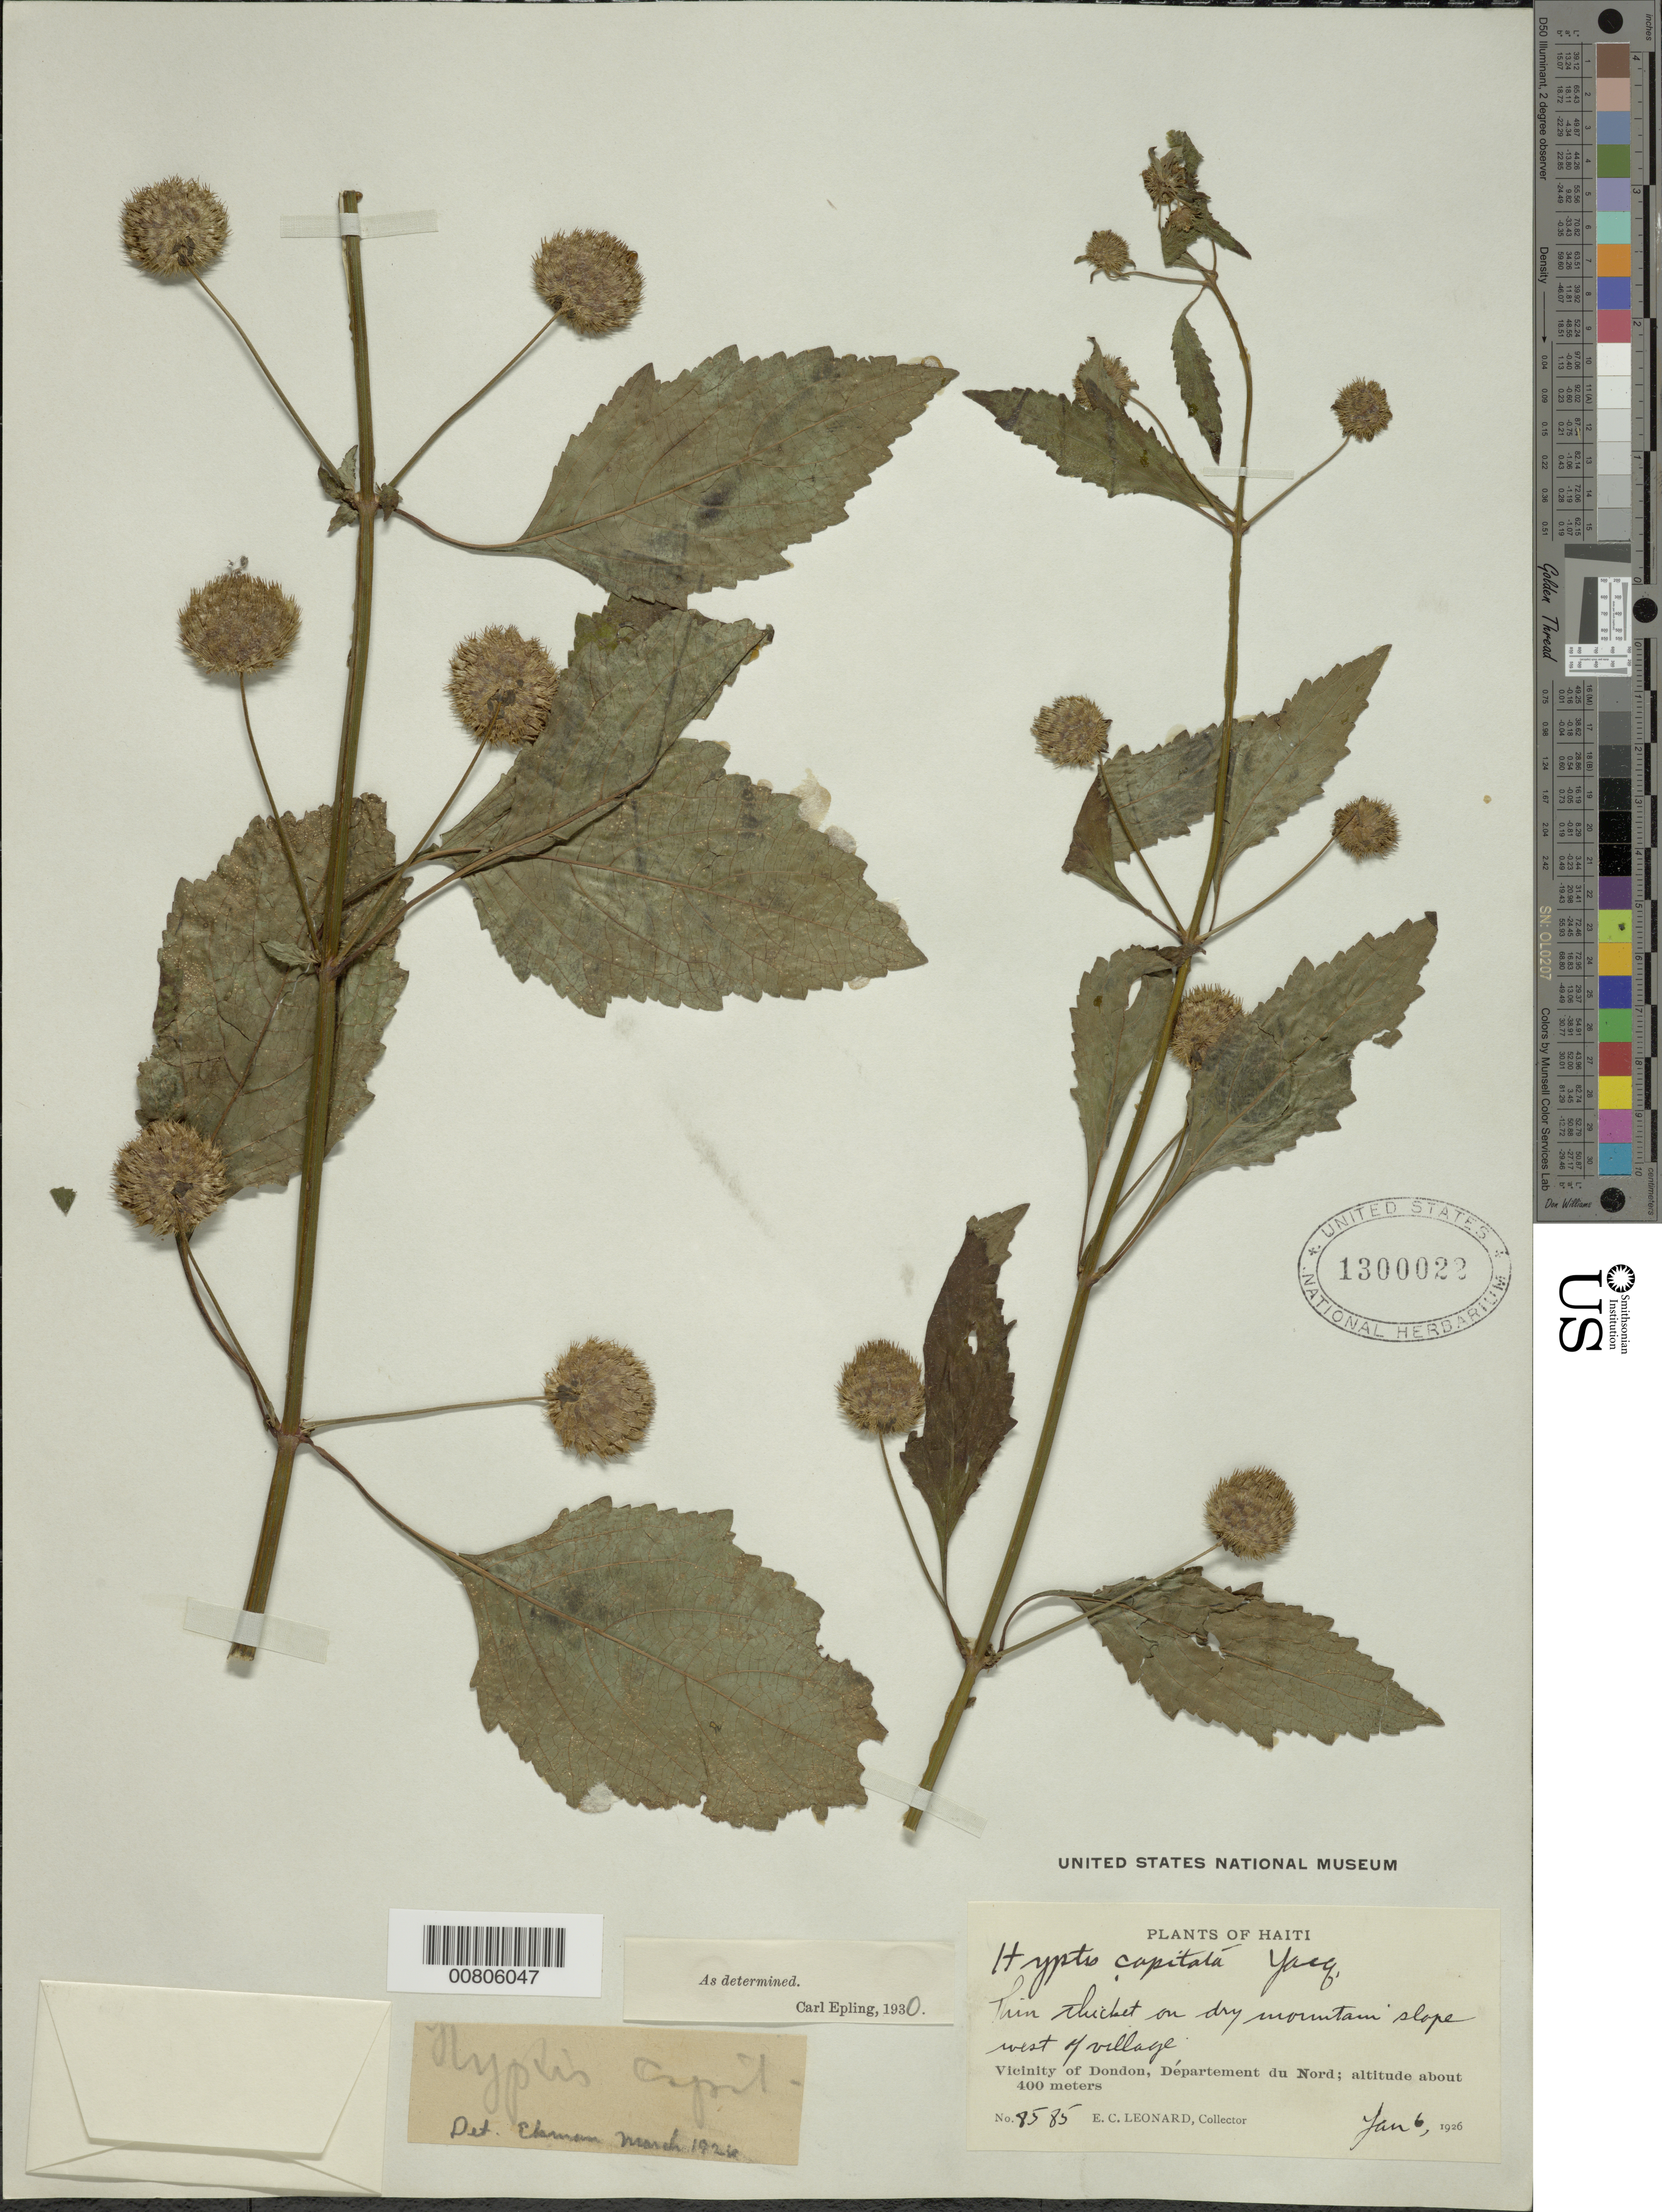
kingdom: Plantae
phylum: Tracheophyta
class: Magnoliopsida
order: Lamiales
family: Lamiaceae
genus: Hyptis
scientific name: Hyptis capitata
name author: Jacq.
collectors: E. C. Leonard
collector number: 8585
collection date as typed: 06 Jan 1926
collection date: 1926-01-06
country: Haiti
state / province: Nord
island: Hispaniola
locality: Vicinity of Dondon, W of village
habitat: Thin thicket on dry mountain slope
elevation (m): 400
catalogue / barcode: US 1300022